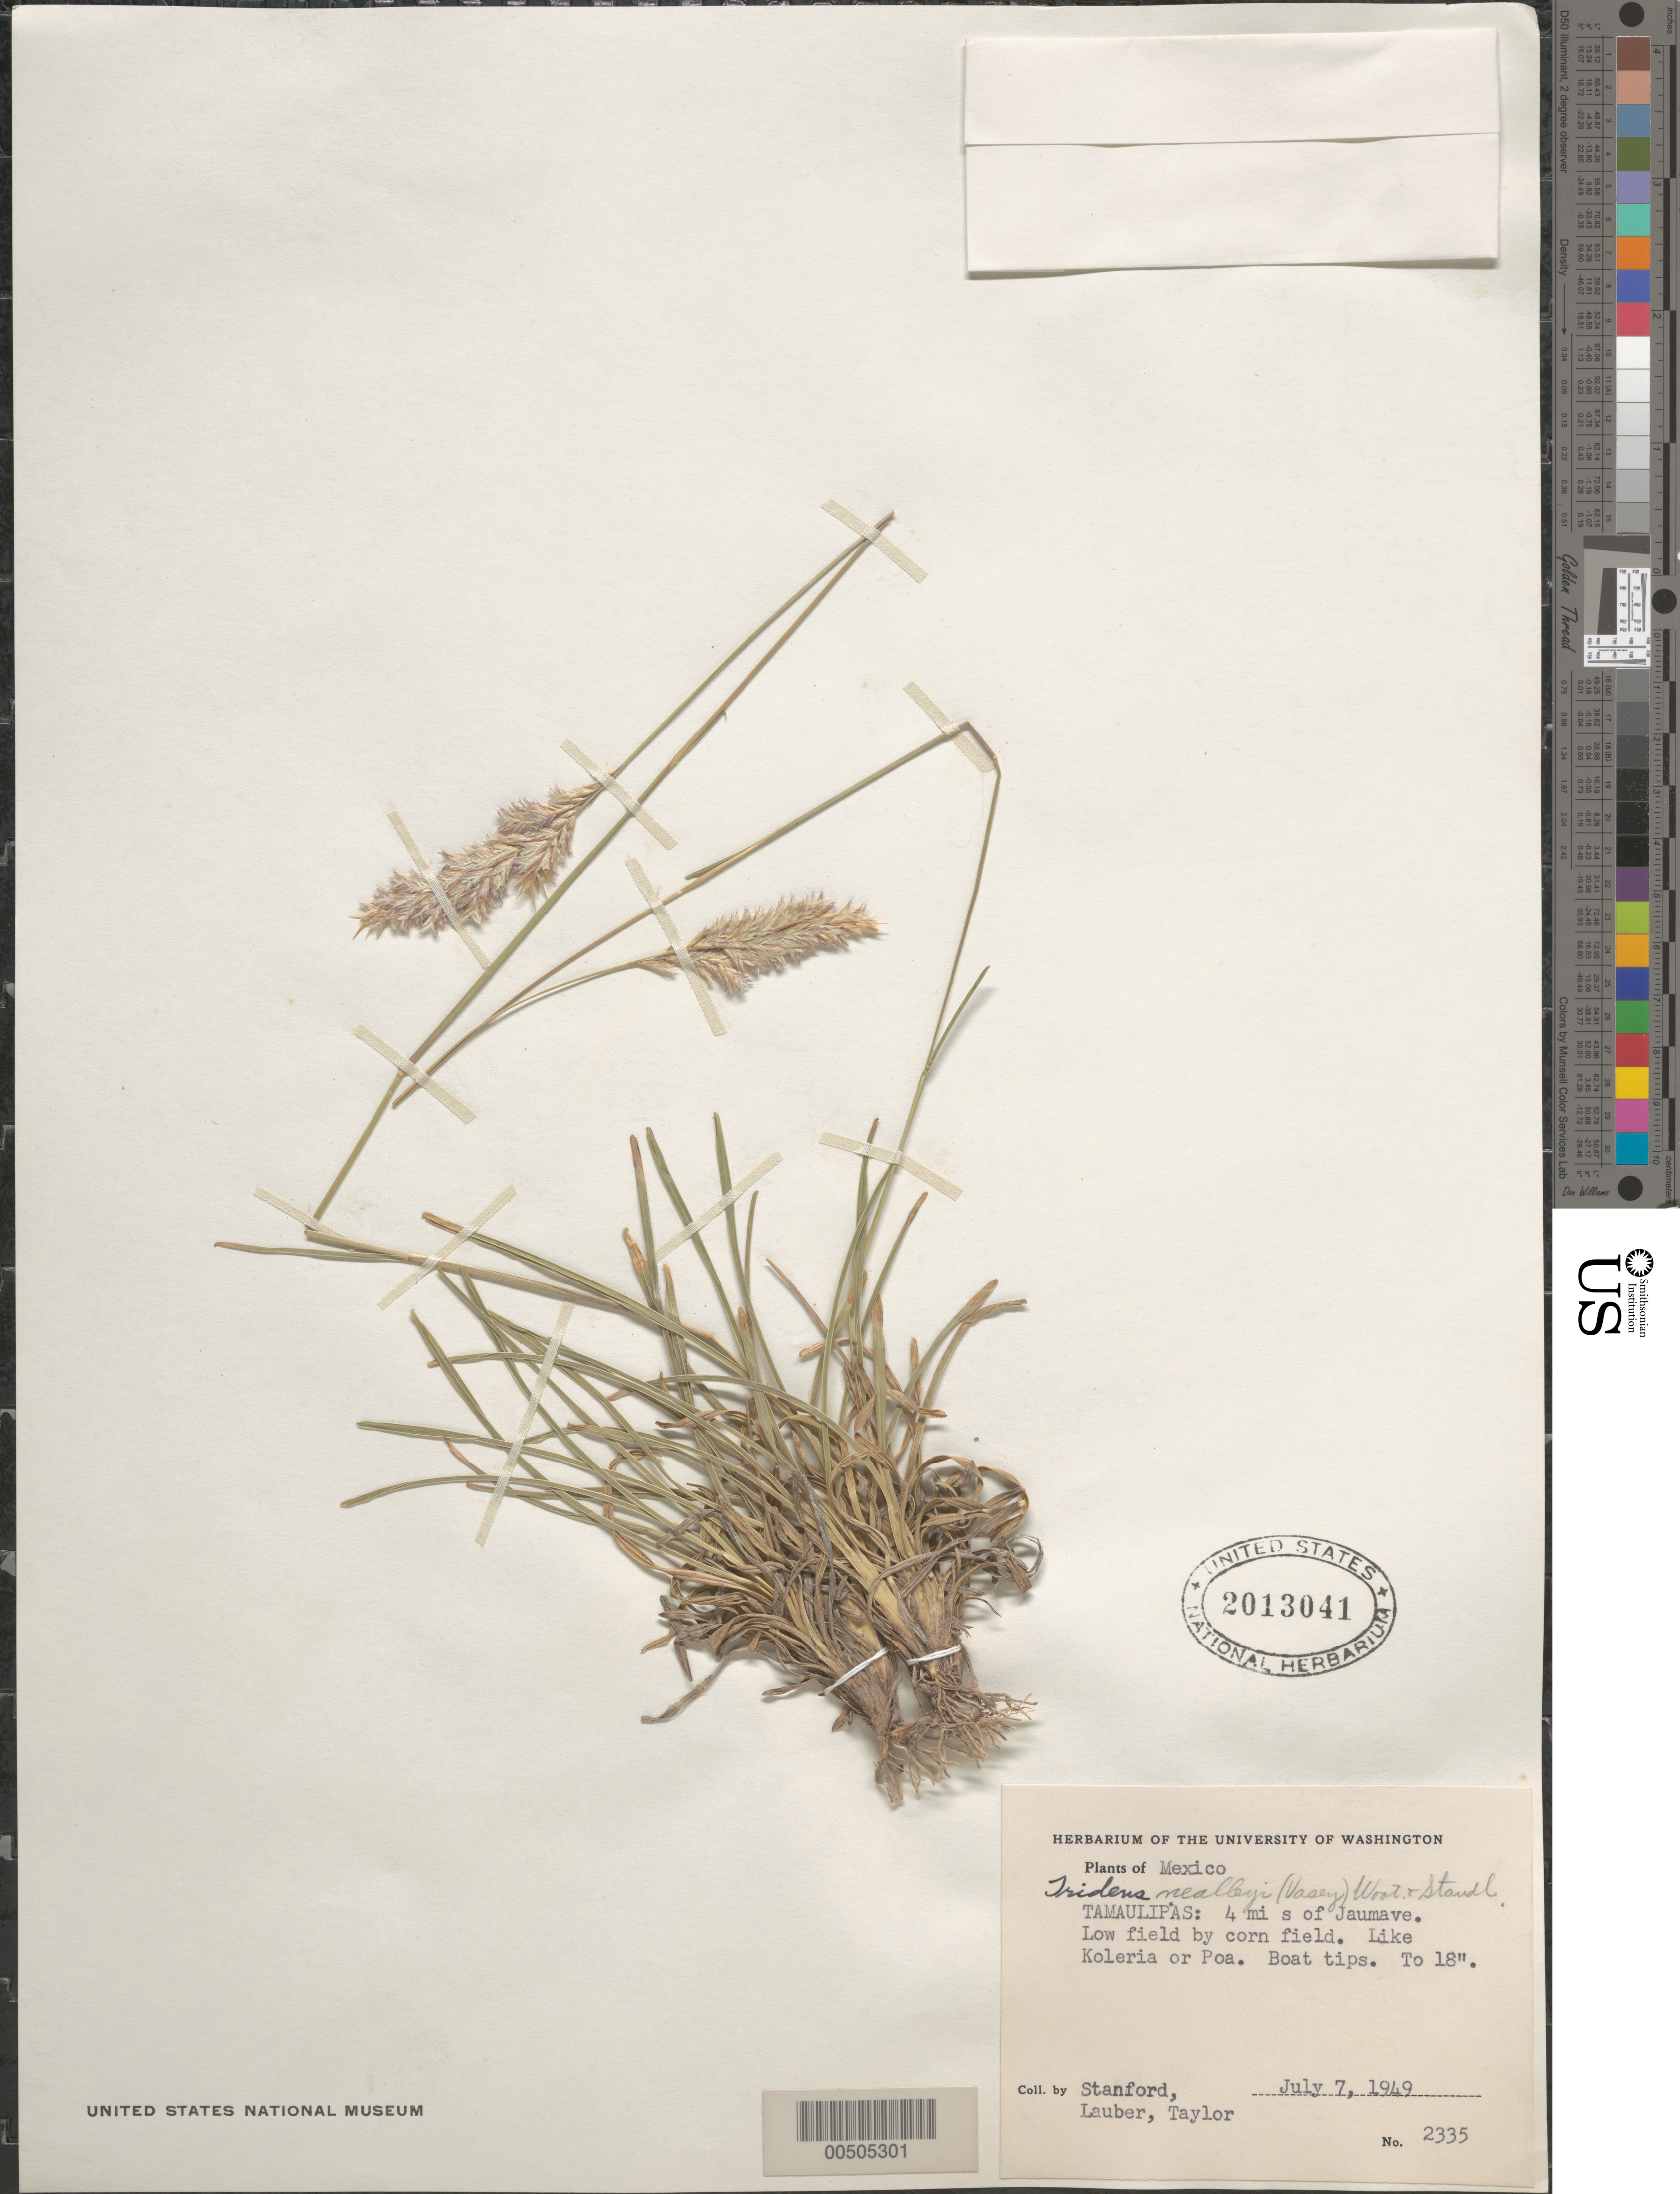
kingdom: Plantae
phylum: Tracheophyta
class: Liliopsida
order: Poales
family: Poaceae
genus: Erioneuron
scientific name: Erioneuron nealleyi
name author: (Vasey) Tateoka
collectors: -. Stanford, -. Lauber & -- Taylor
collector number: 2335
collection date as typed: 7 Jul 1949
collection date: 1949-07-07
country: Mexico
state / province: Tamaulipas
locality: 4 mi S of Jaumave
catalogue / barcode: US 2013041